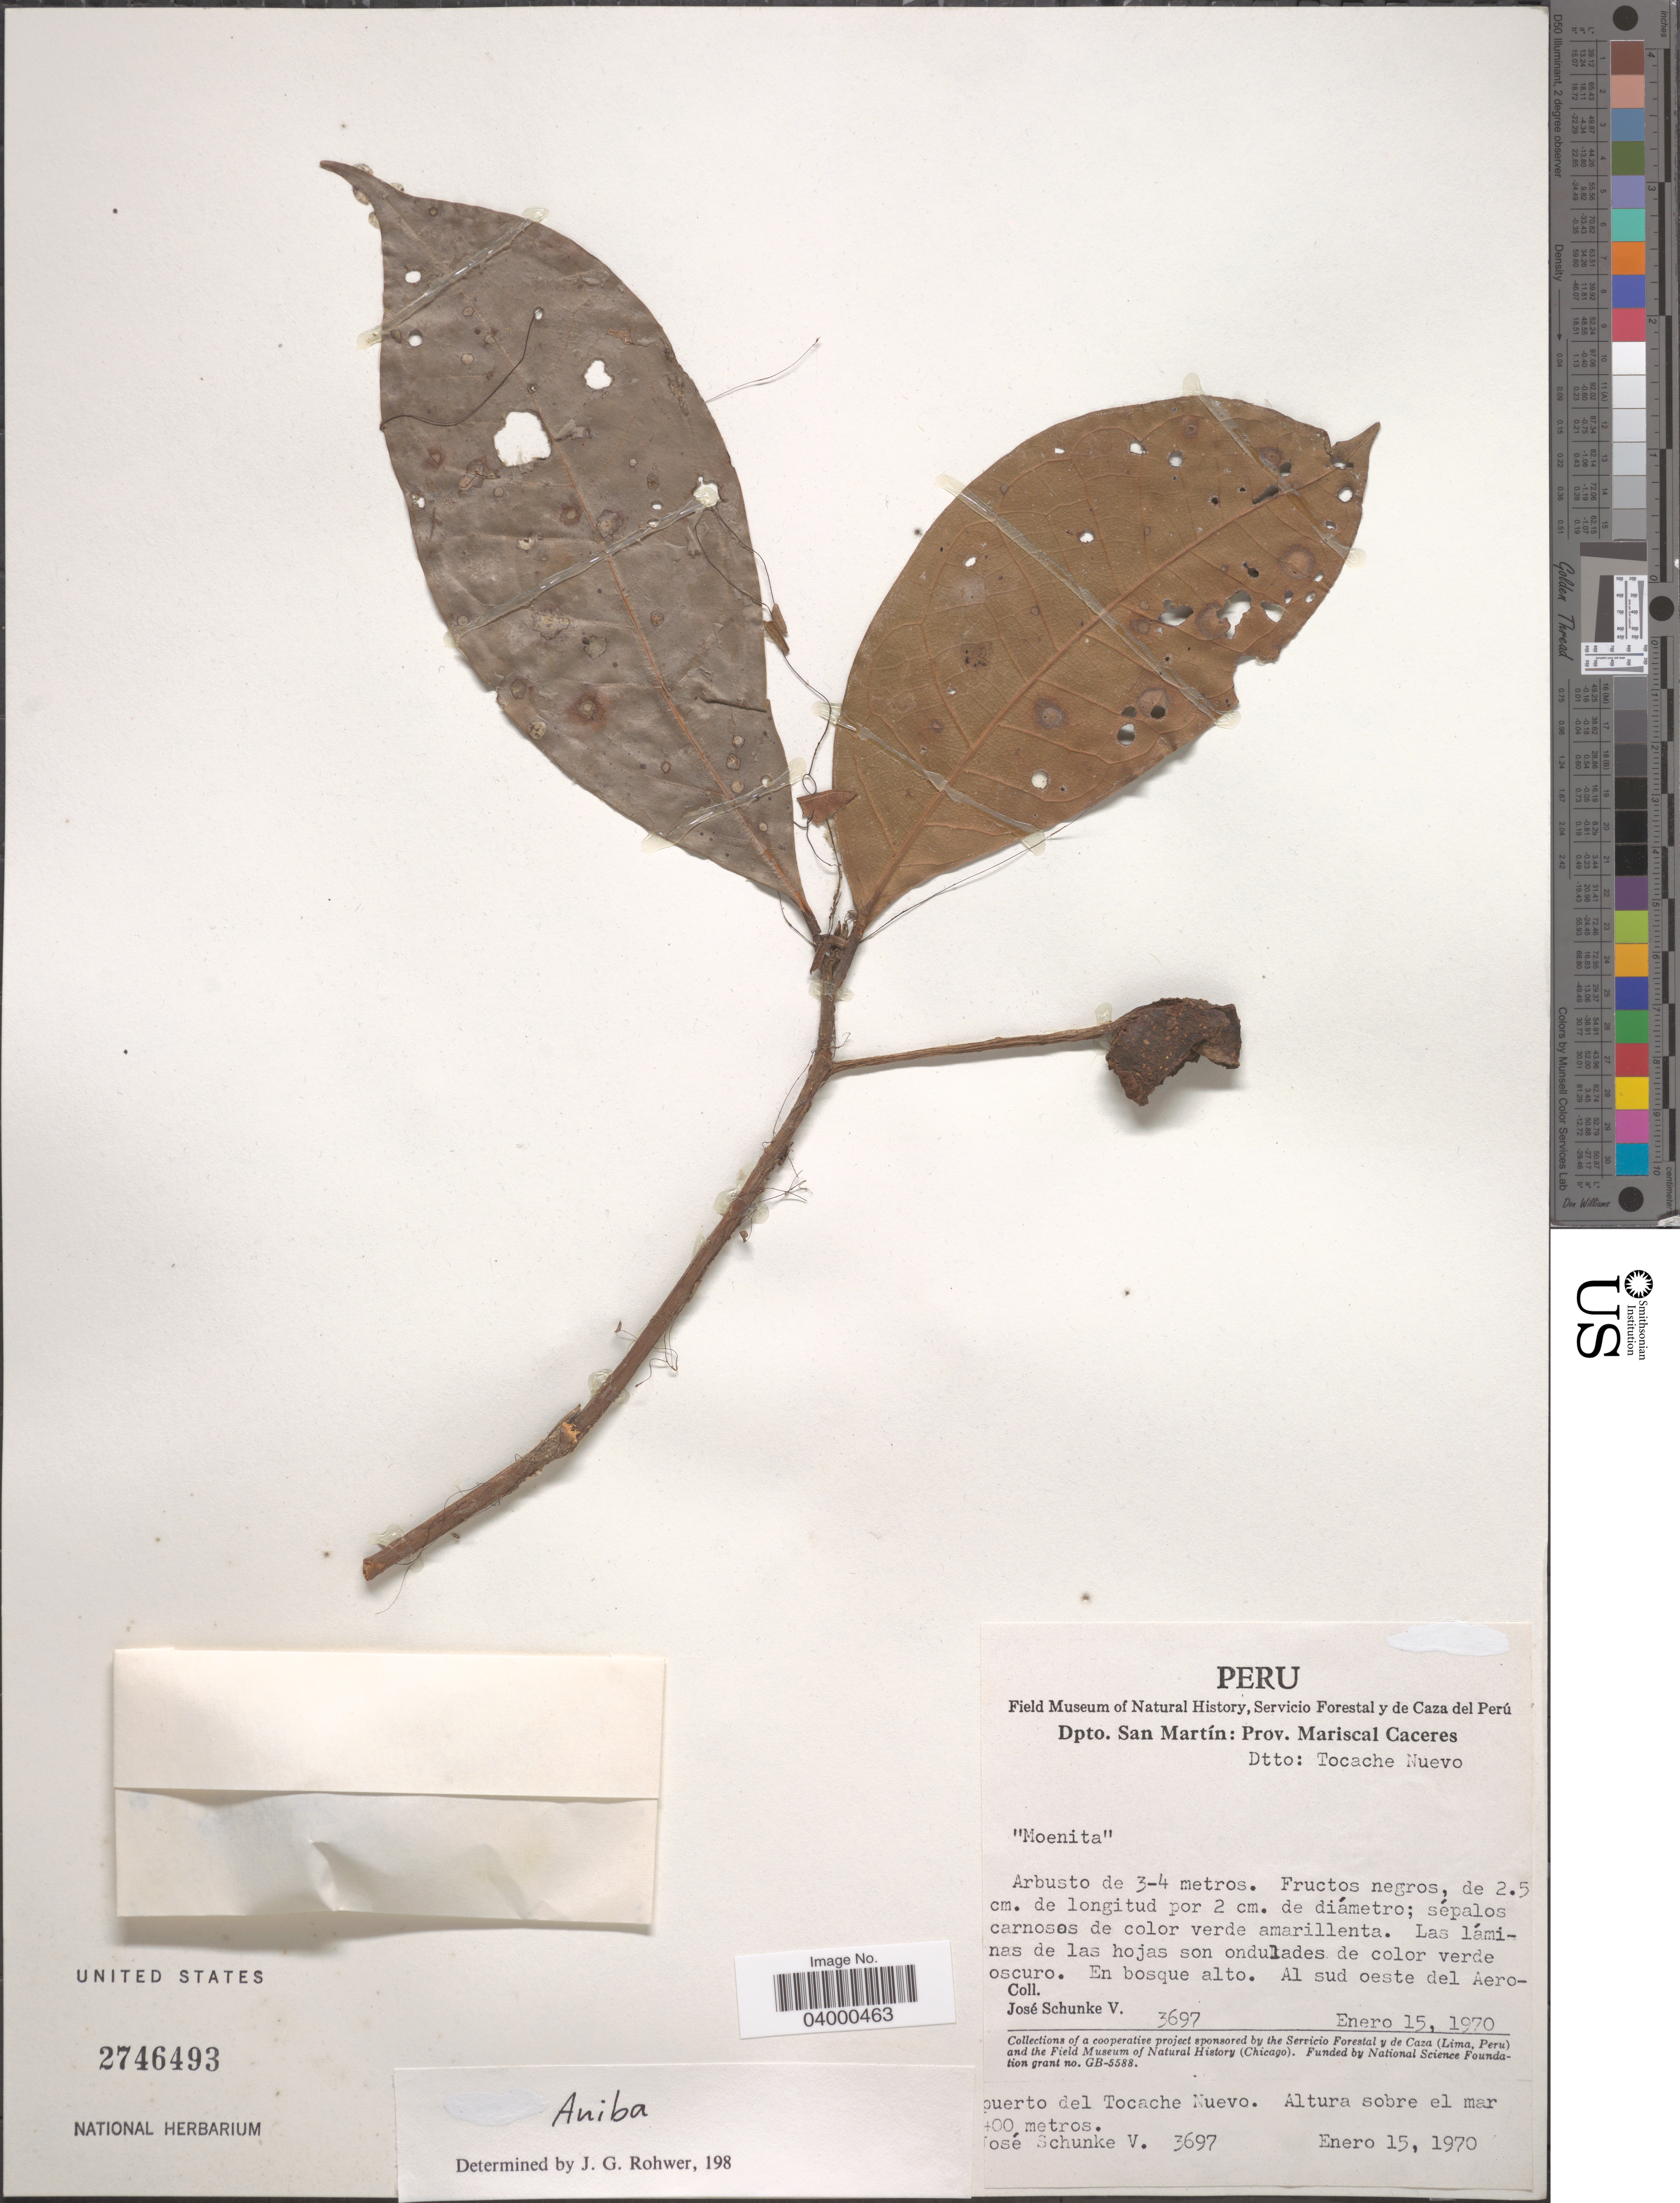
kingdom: Plantae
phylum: Tracheophyta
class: Magnoliopsida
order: Laurales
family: Lauraceae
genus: Aniba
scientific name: Aniba sp.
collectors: J. Schunke Vigo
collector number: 3697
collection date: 1970-01-15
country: Peru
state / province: San Martín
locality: Dpto. San Martín: Prov. Mariscal Caceres. Al sud oeste del Aeropuerto del Tocache Nuevo.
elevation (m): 400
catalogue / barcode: US 2746493